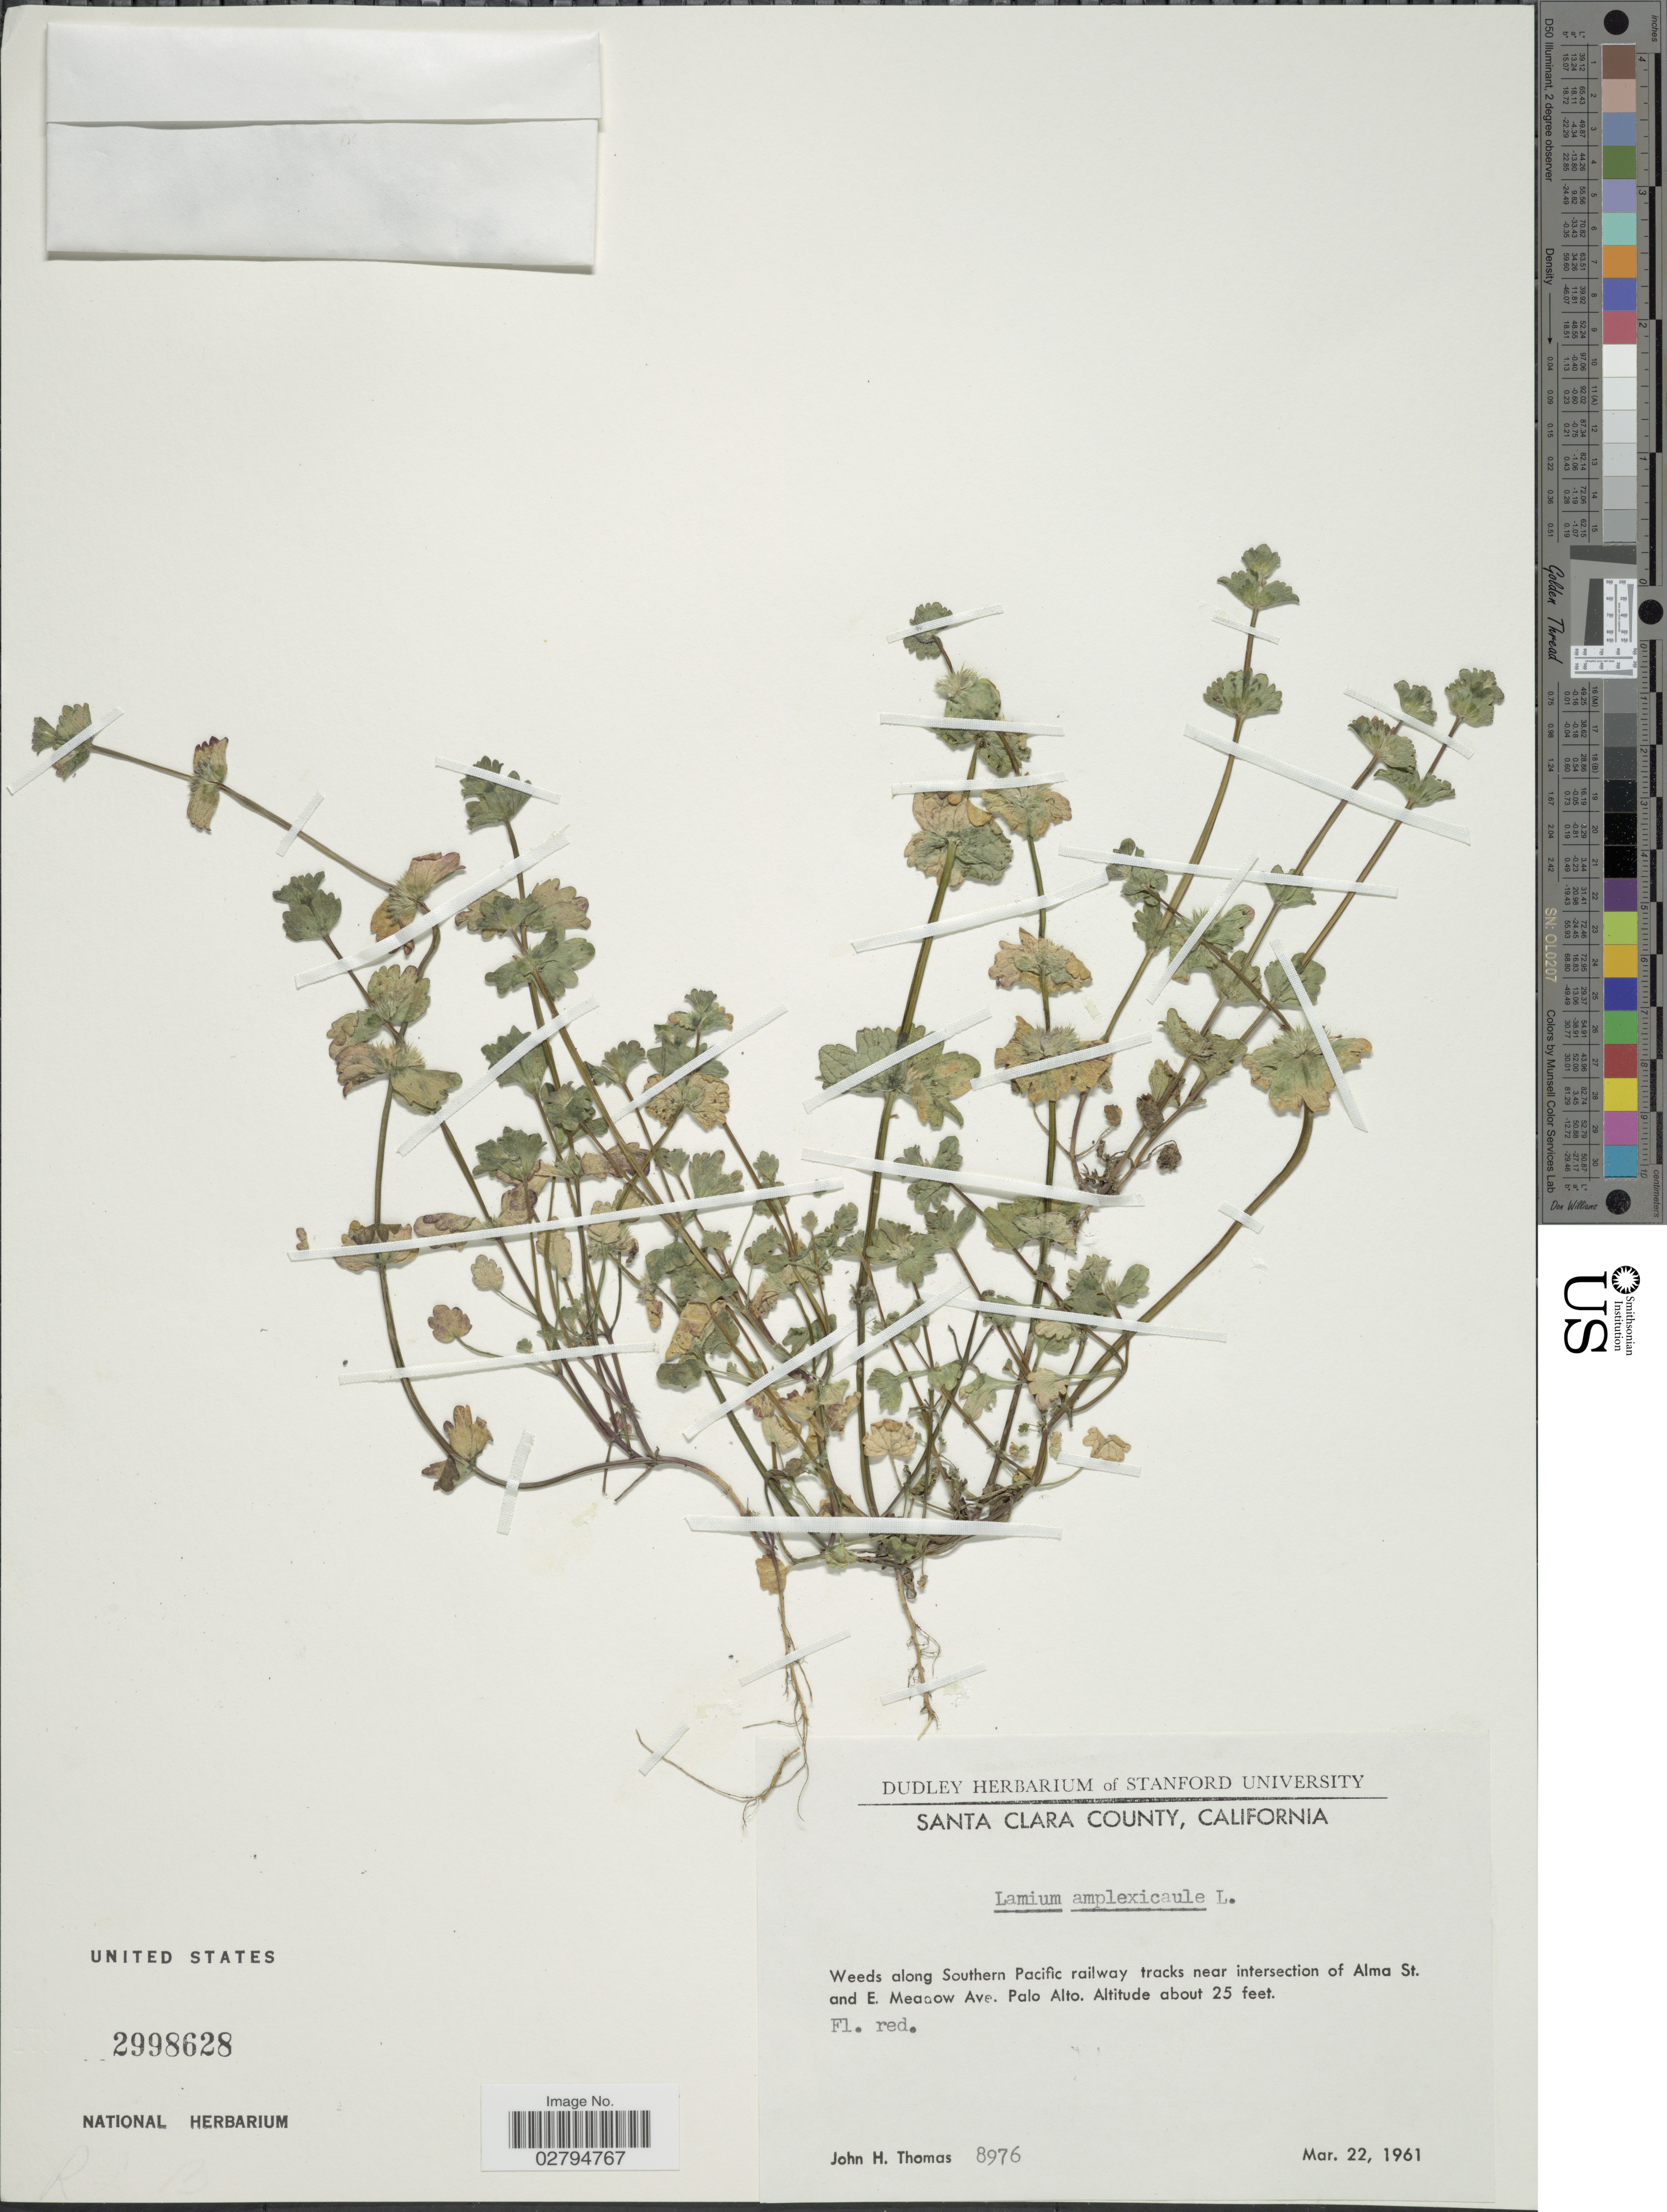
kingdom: Plantae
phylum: Tracheophyta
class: Magnoliopsida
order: Lamiales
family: Lamiaceae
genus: Lamium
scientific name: Lamium amplexicaule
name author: L.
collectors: J. H. Thomas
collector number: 8976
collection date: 1961-03-22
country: United States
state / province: California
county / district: Santa Clara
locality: Santa Clara County. Weeds along Southern Pacific railway tracks near intersection of Alma St. and E. Meadow Ave. Palo Alto.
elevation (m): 8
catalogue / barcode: US 2998628